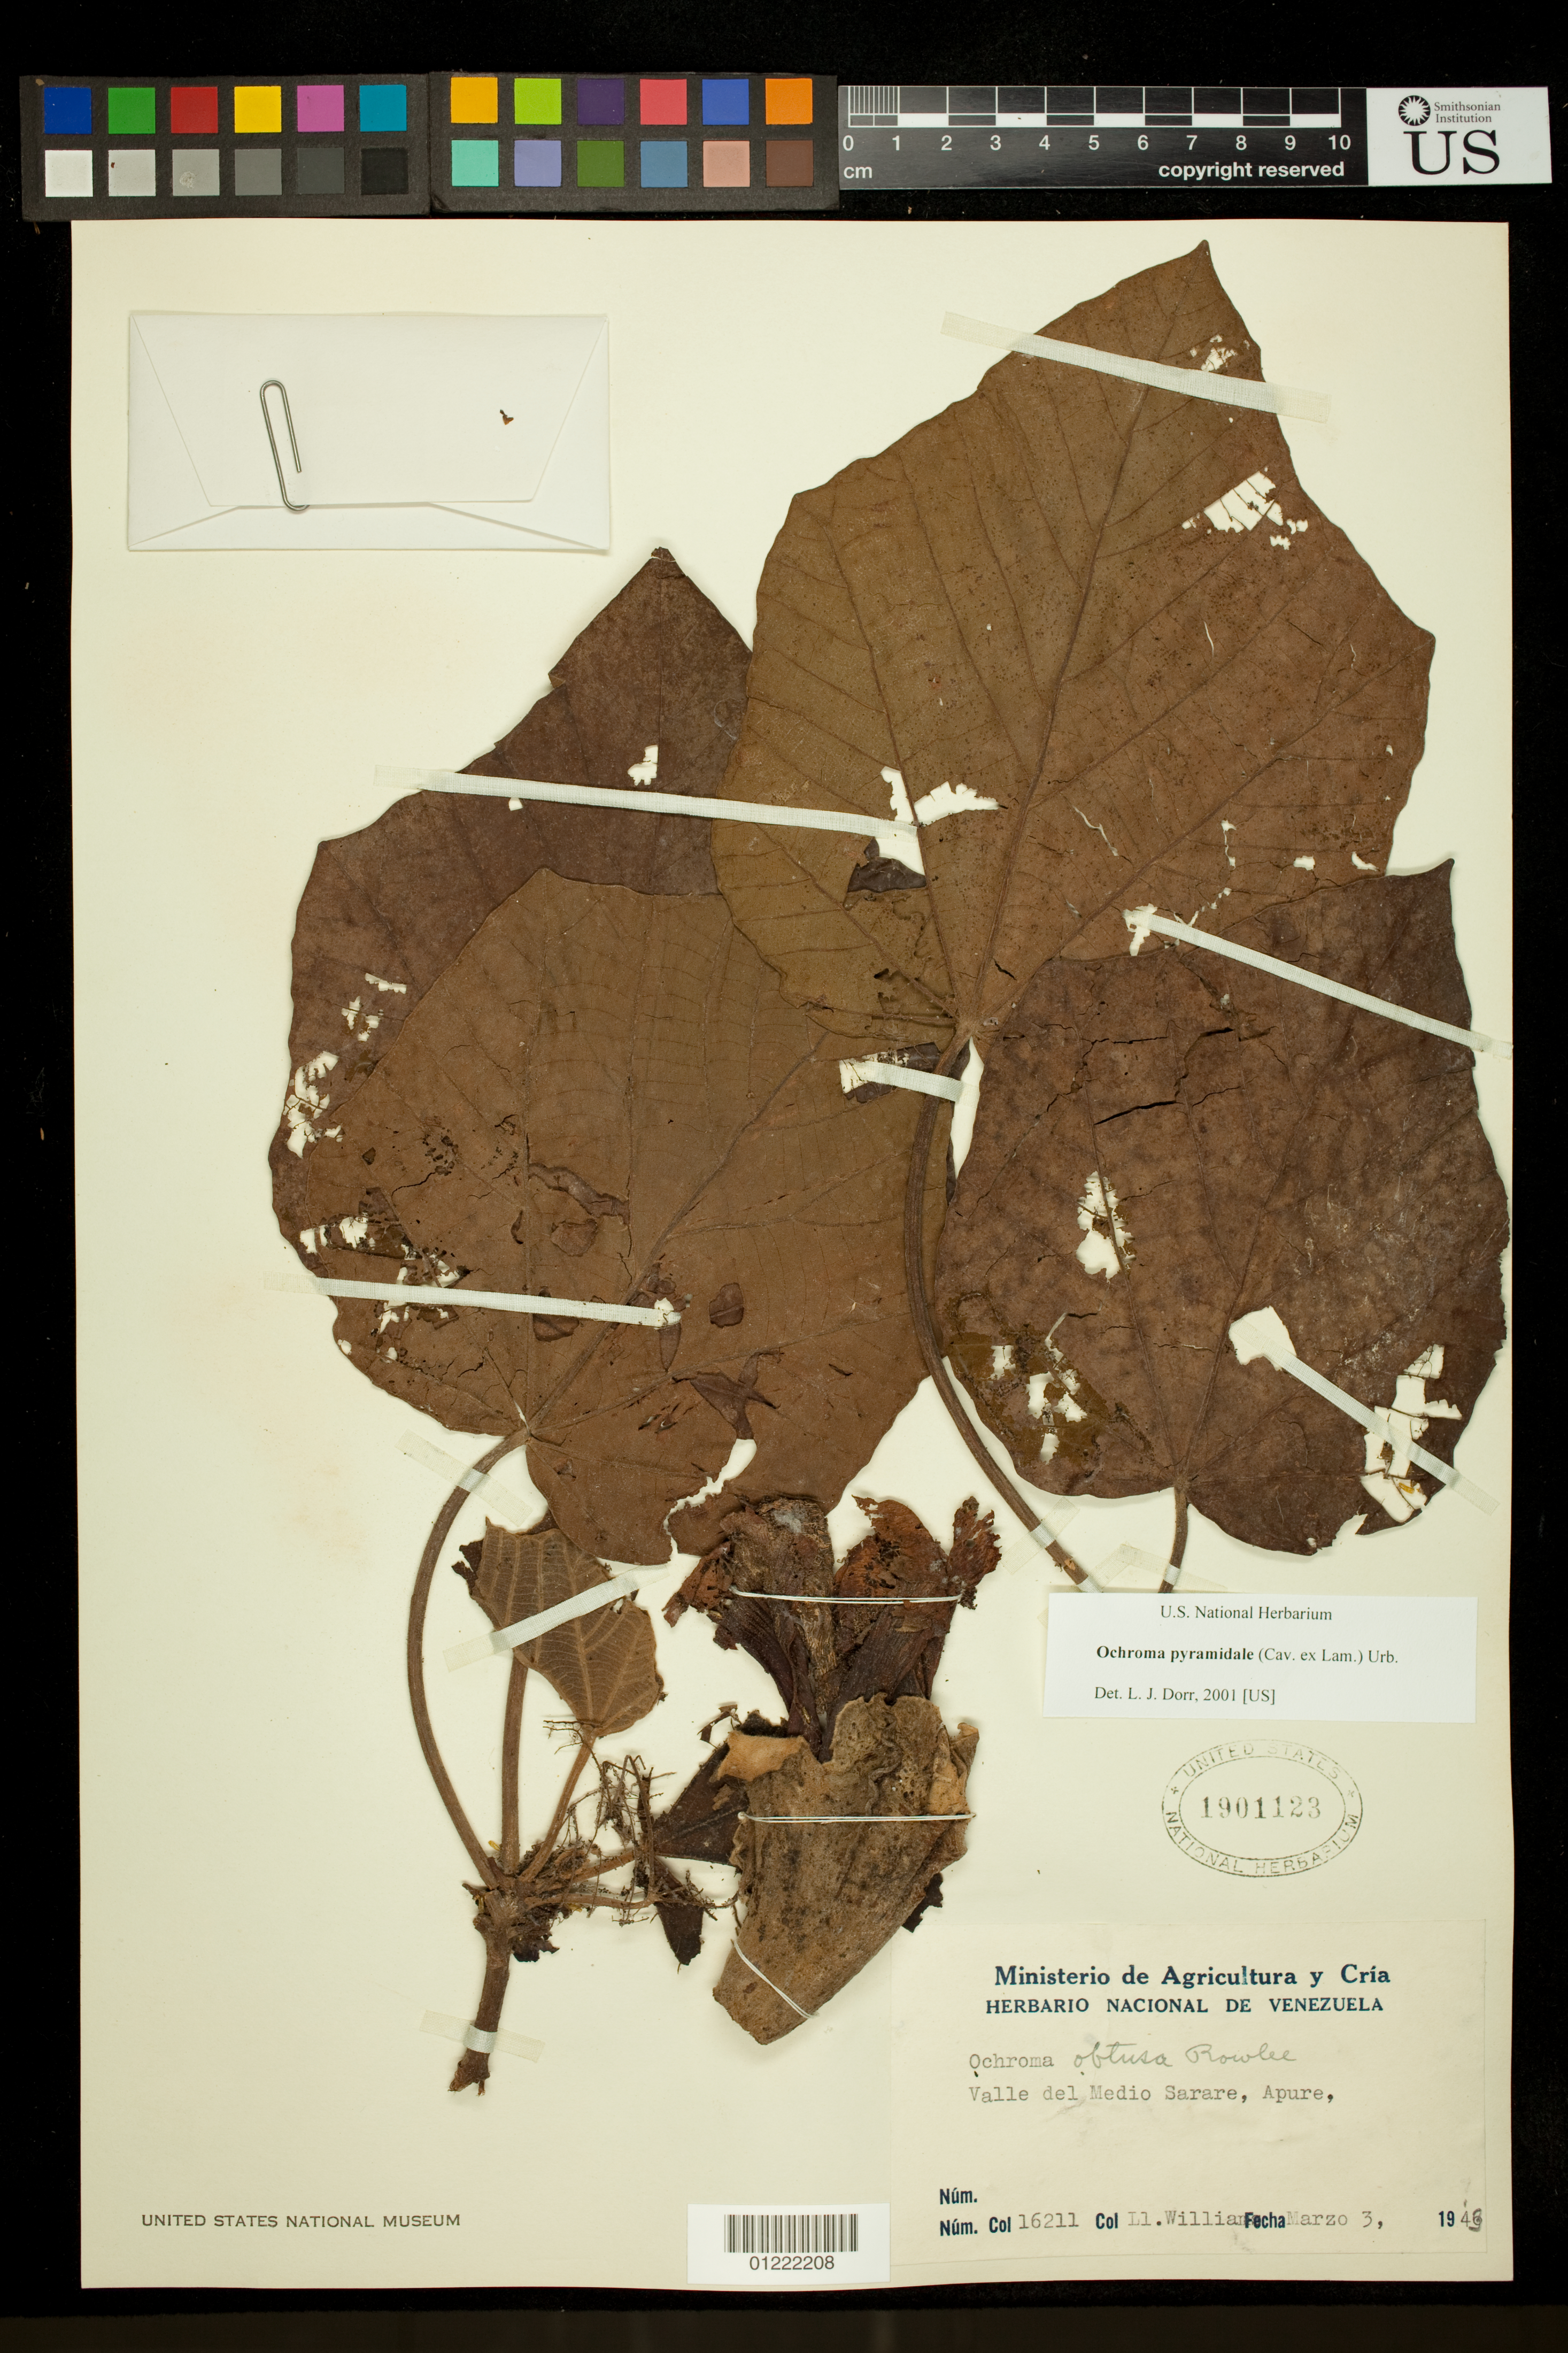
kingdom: Plantae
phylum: Tracheophyta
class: Magnoliopsida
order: Malvales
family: Malvaceae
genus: Ochroma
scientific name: Ochroma pyramidale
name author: (Cav. ex Lam.) Urb.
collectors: Ll. Williams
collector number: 16211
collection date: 1943-03-03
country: Venezuela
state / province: Apure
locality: Valle del Medio Sarare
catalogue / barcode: US 1901123